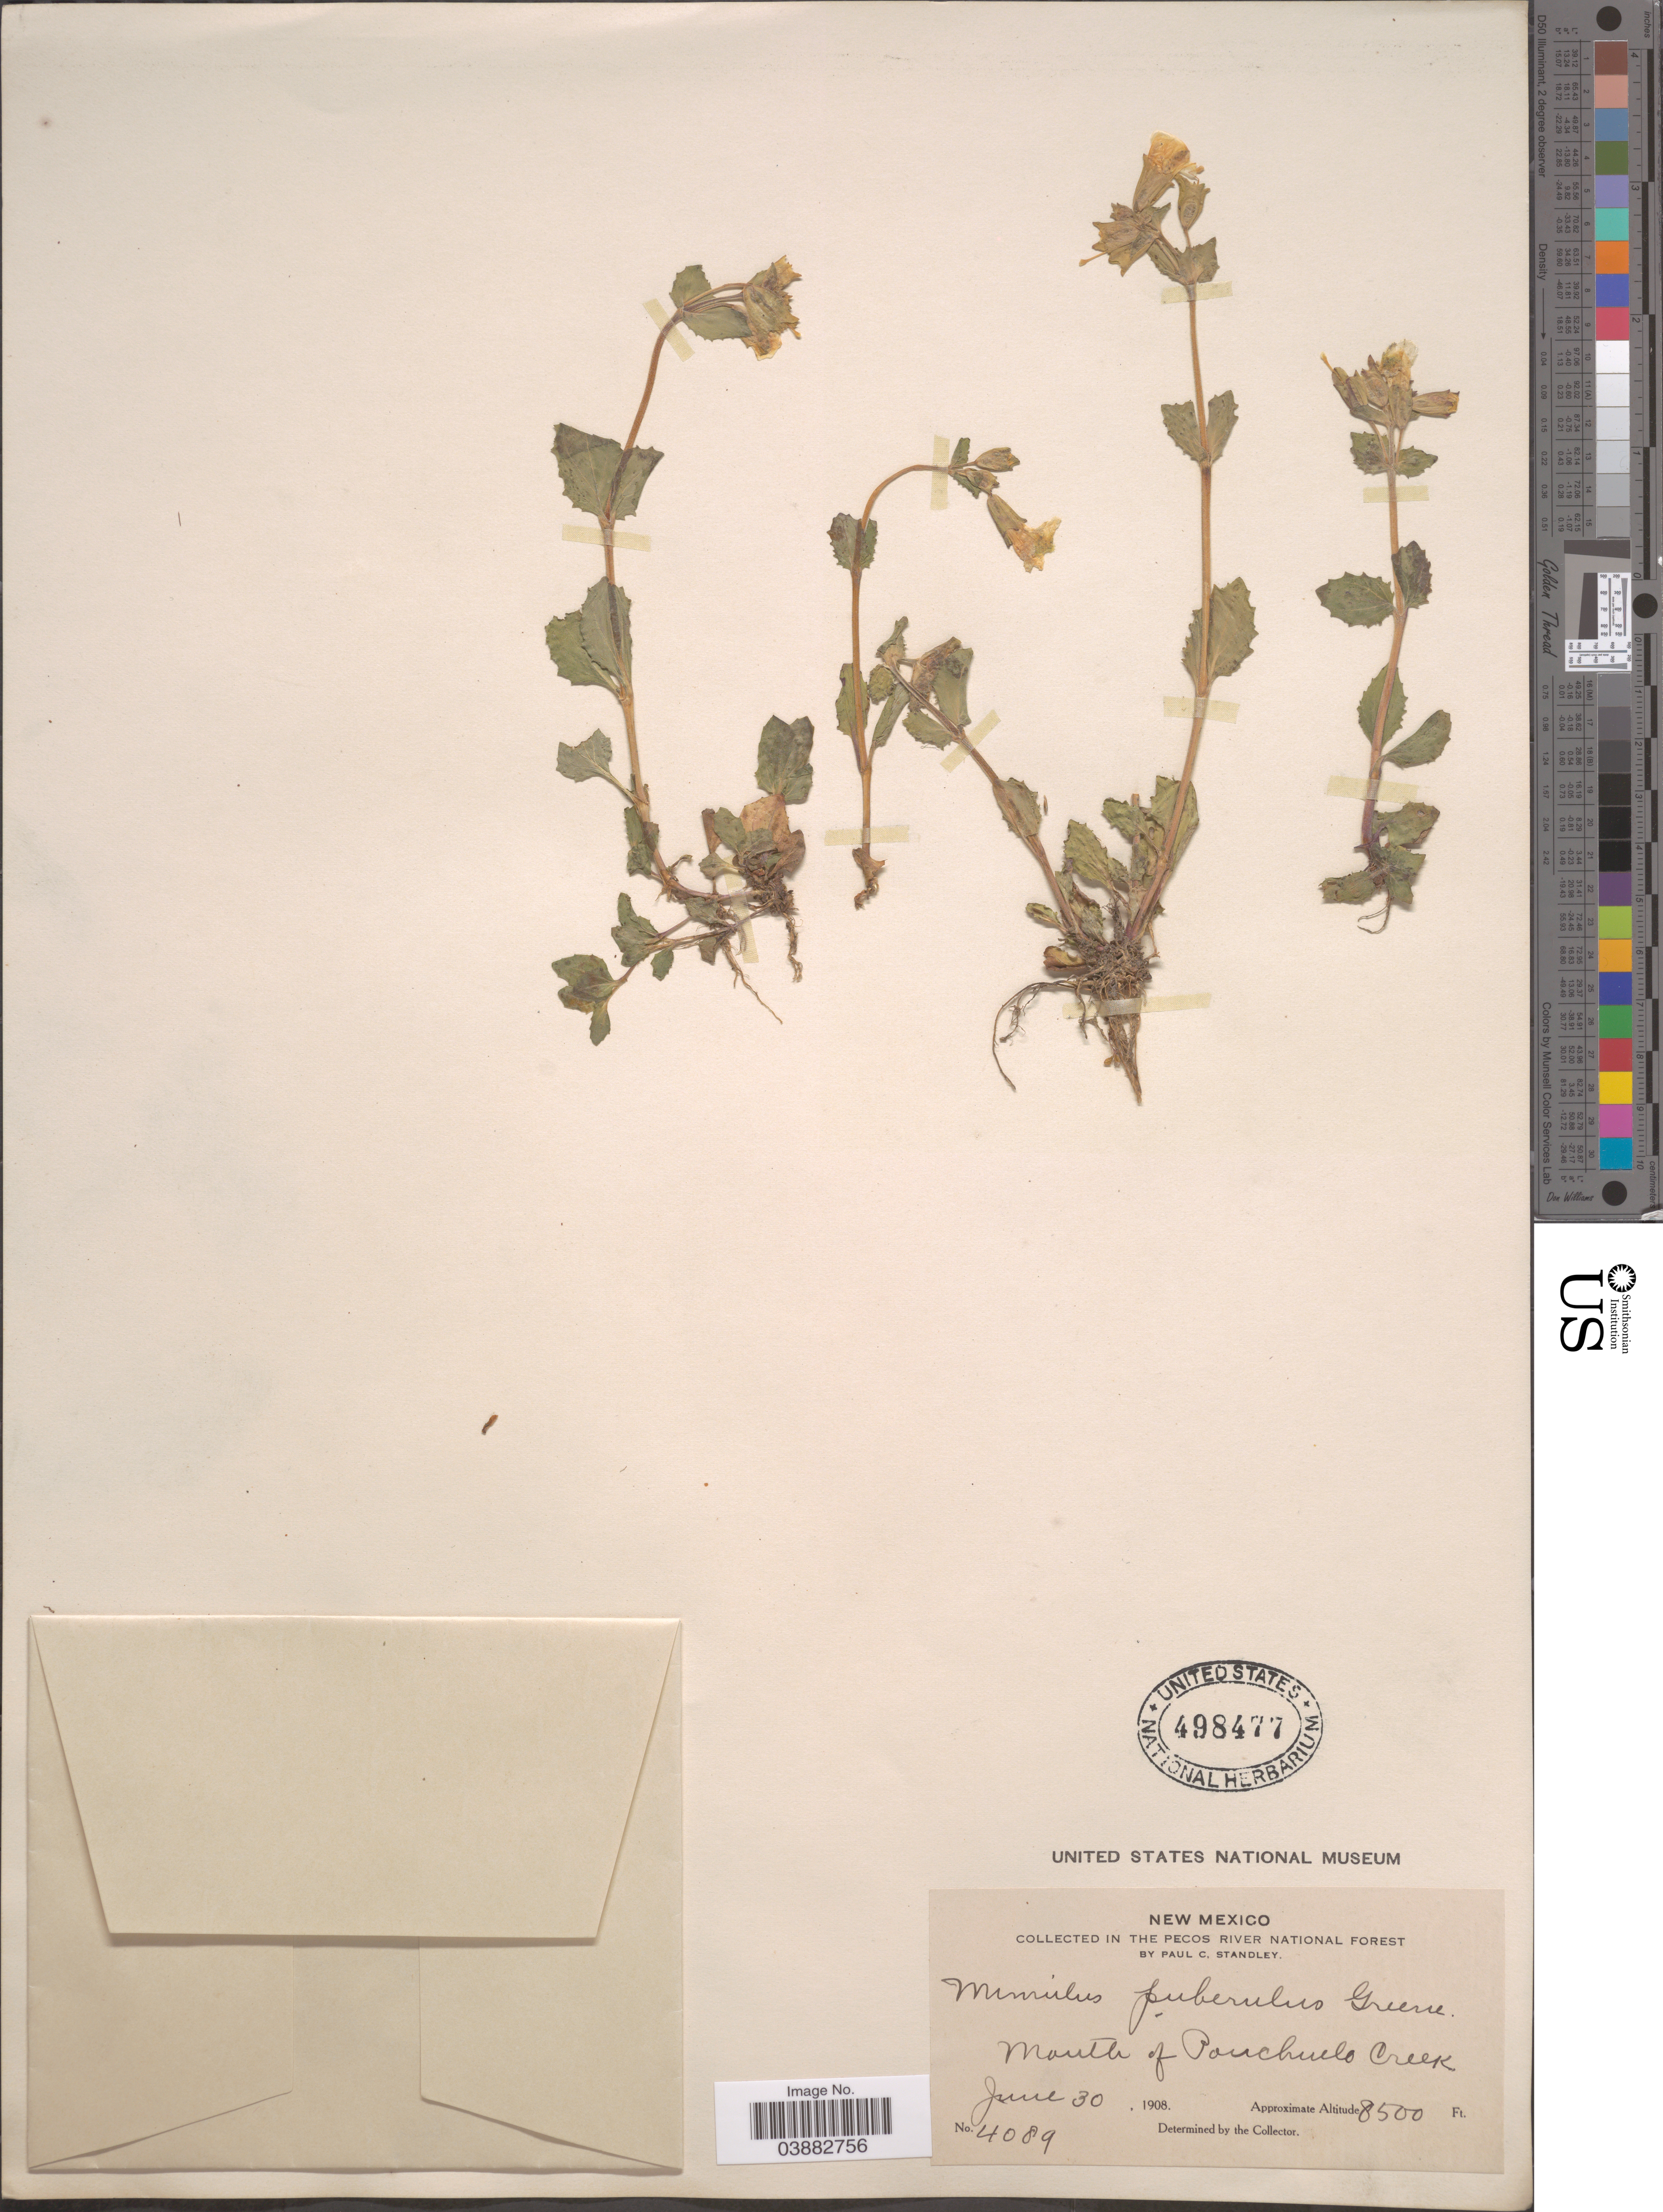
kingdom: Plantae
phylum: Tracheophyta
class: Magnoliopsida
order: Lamiales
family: Phrymaceae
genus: Mimulus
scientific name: Mimulus puberulus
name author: Gand.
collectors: P. C. Standley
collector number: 4089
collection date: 1908-06-30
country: United States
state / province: New Mexico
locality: In the Pecos River National Forest. Mouth of Panchuela Creek.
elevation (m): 2591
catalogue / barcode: US 498477